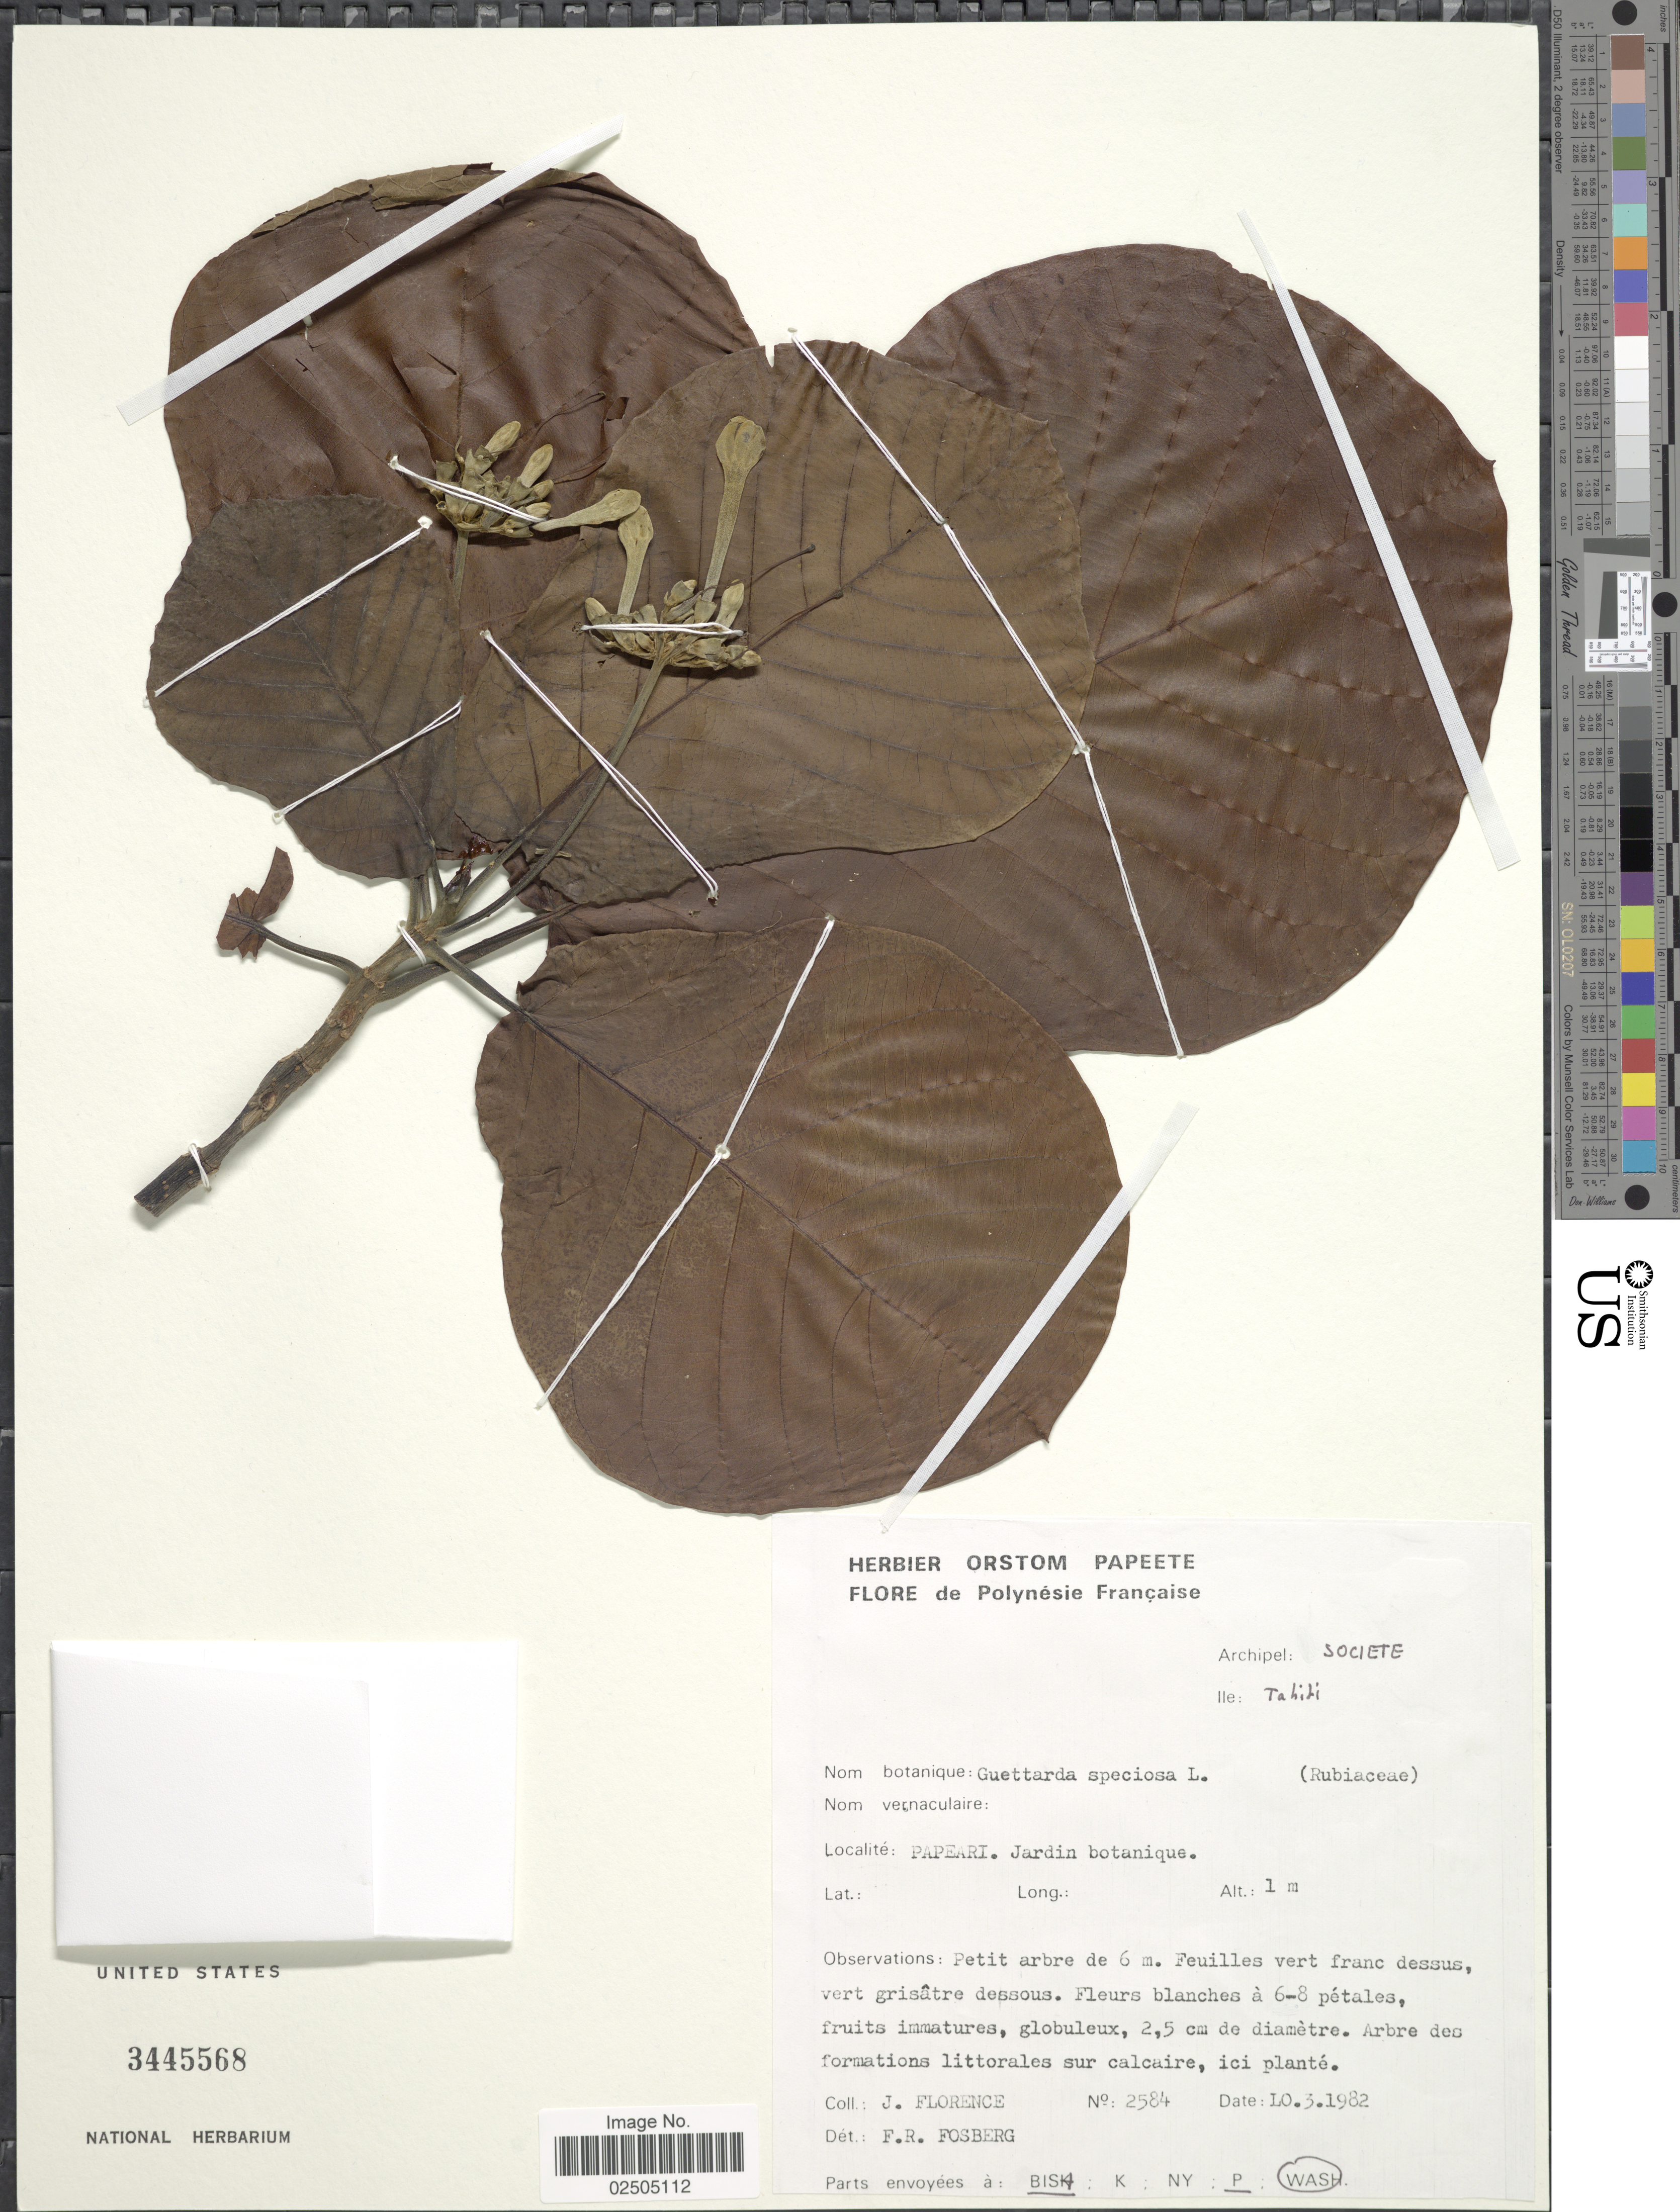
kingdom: Plantae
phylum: Tracheophyta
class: Magnoliopsida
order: Gentianales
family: Rubiaceae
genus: Guettarda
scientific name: Guettarda speciosa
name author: L.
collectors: J. Florence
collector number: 2584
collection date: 1982-03-10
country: French Polynesia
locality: Societe, Tahiti, Paeari. Jardin botanique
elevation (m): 1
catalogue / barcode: US 3445568